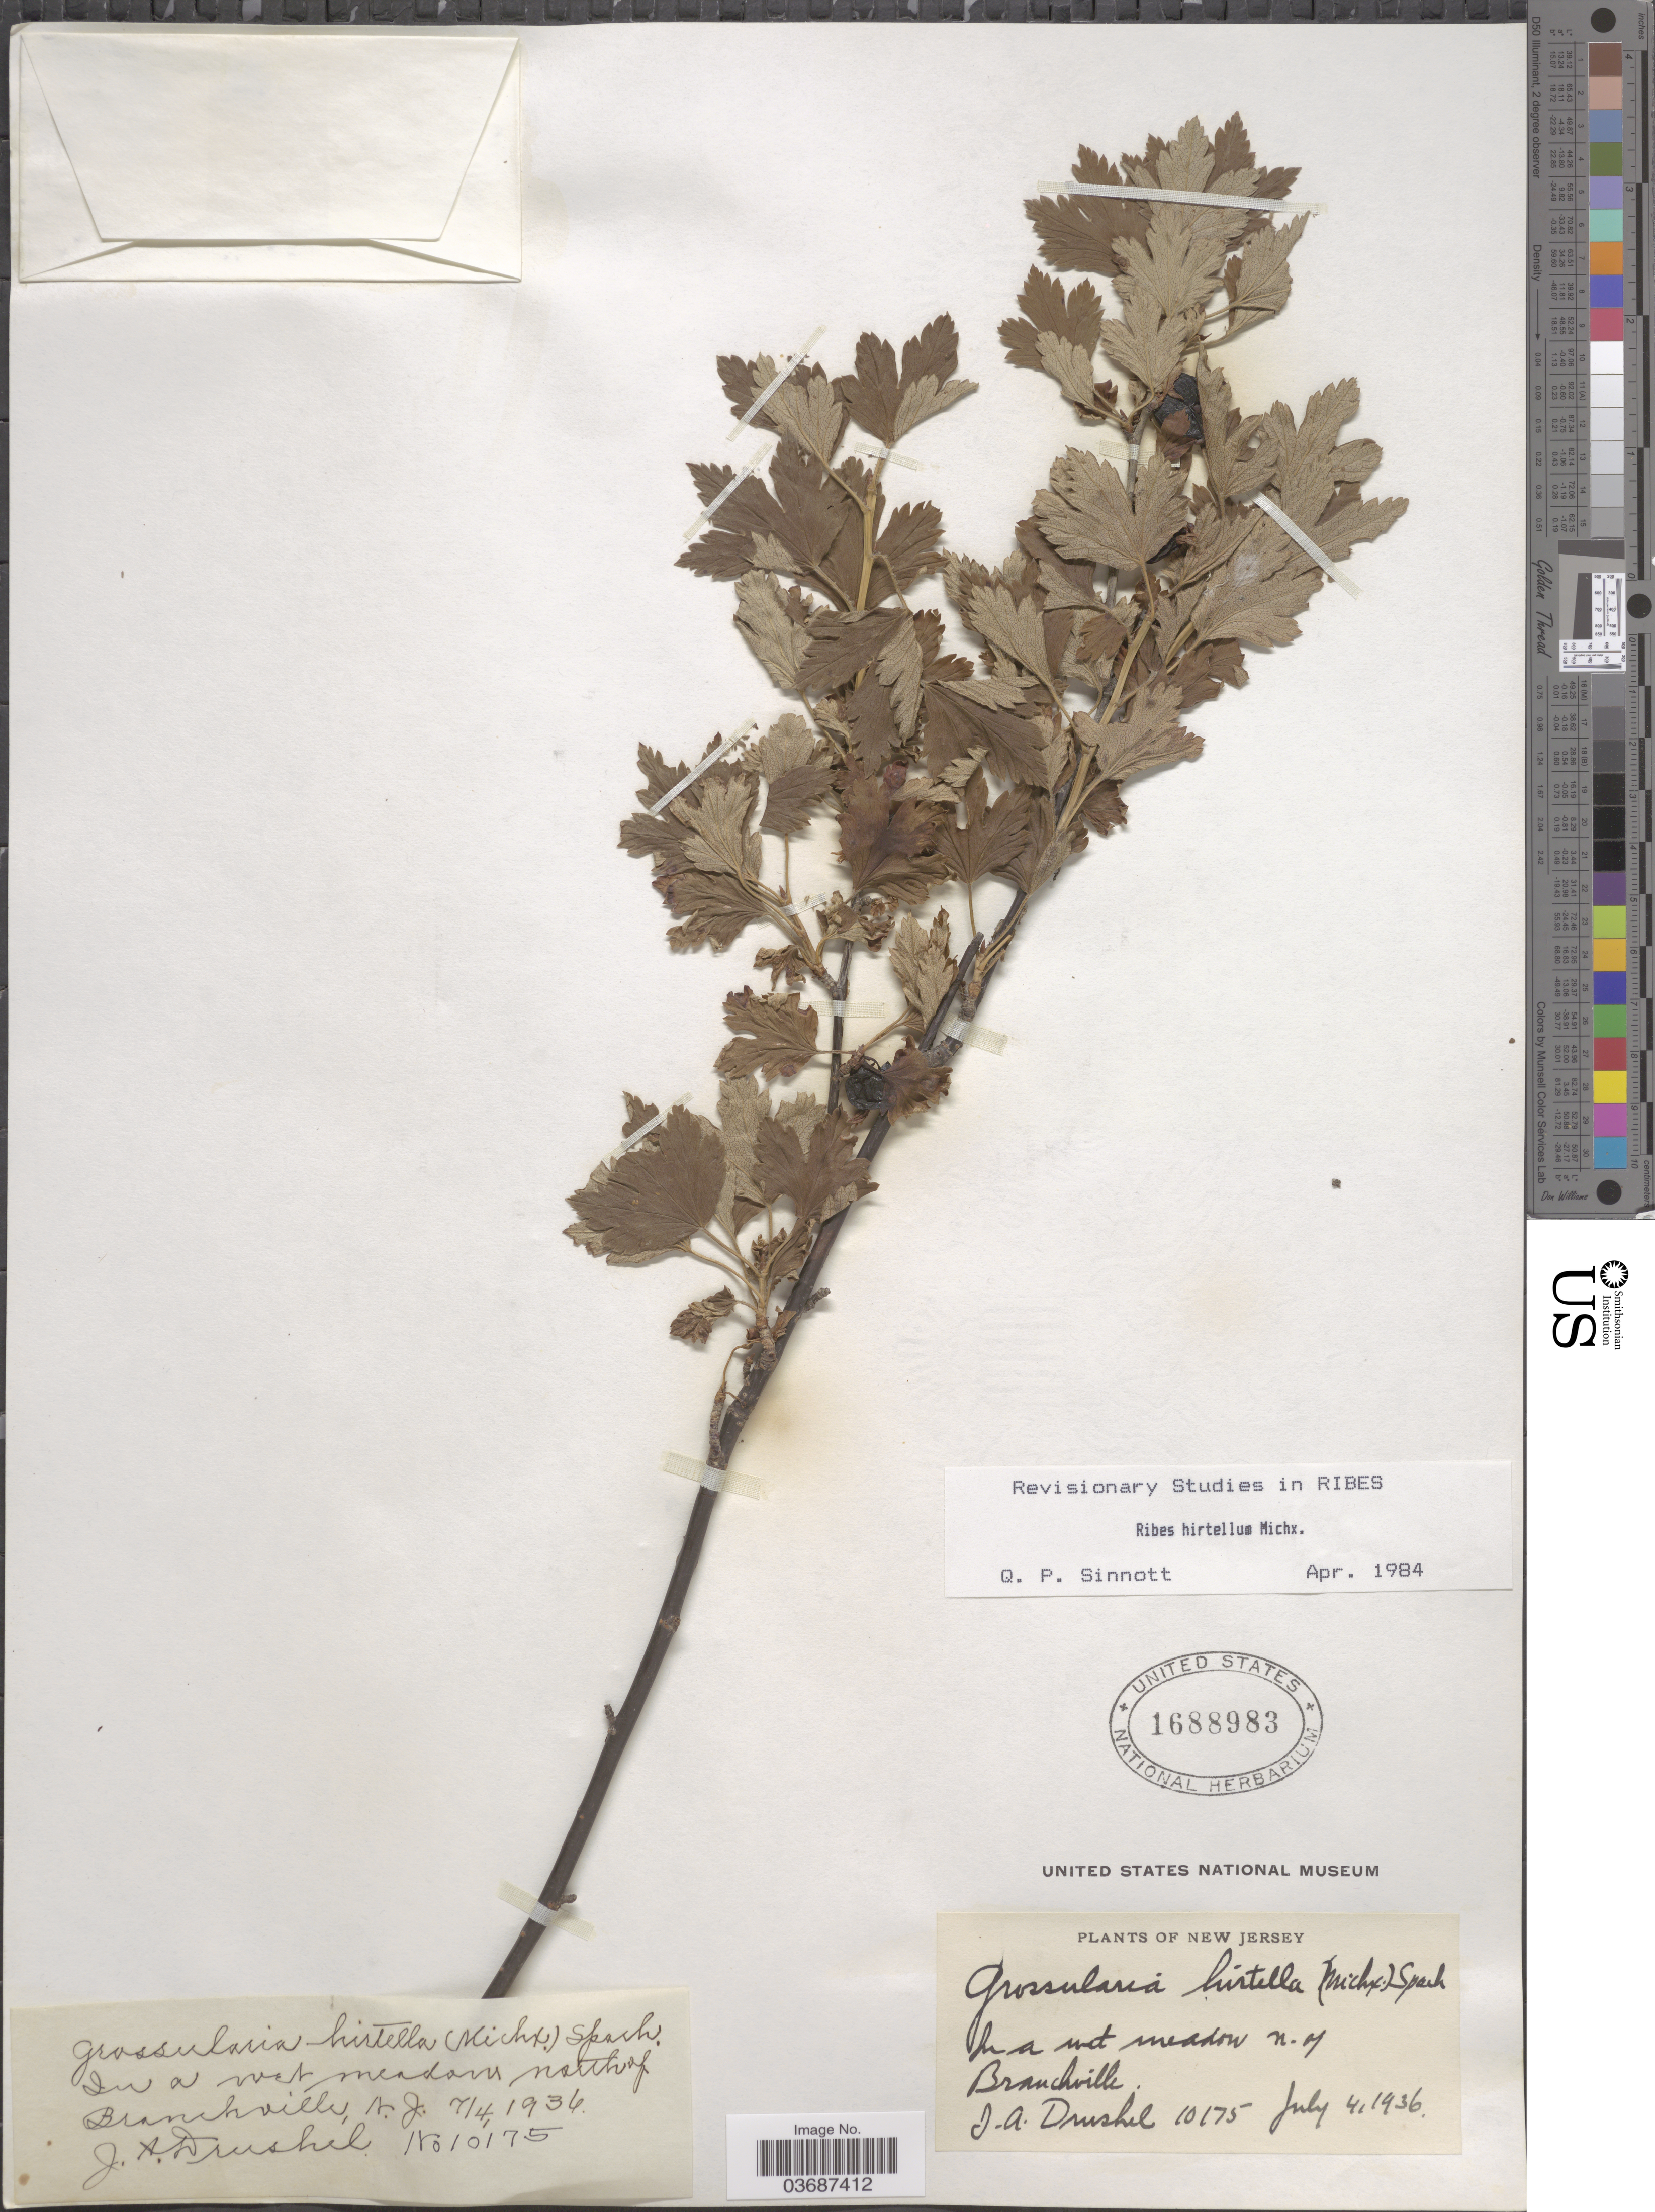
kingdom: Plantae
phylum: Tracheophyta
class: Magnoliopsida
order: Saxifragales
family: Grossulariaceae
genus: Ribes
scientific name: Ribes hirtellum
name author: Michx.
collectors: J. A. Drushel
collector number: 10175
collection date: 1936-07-04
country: United States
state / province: New Jersey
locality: In a wet meadow north of Branchville.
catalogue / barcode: US 1688983